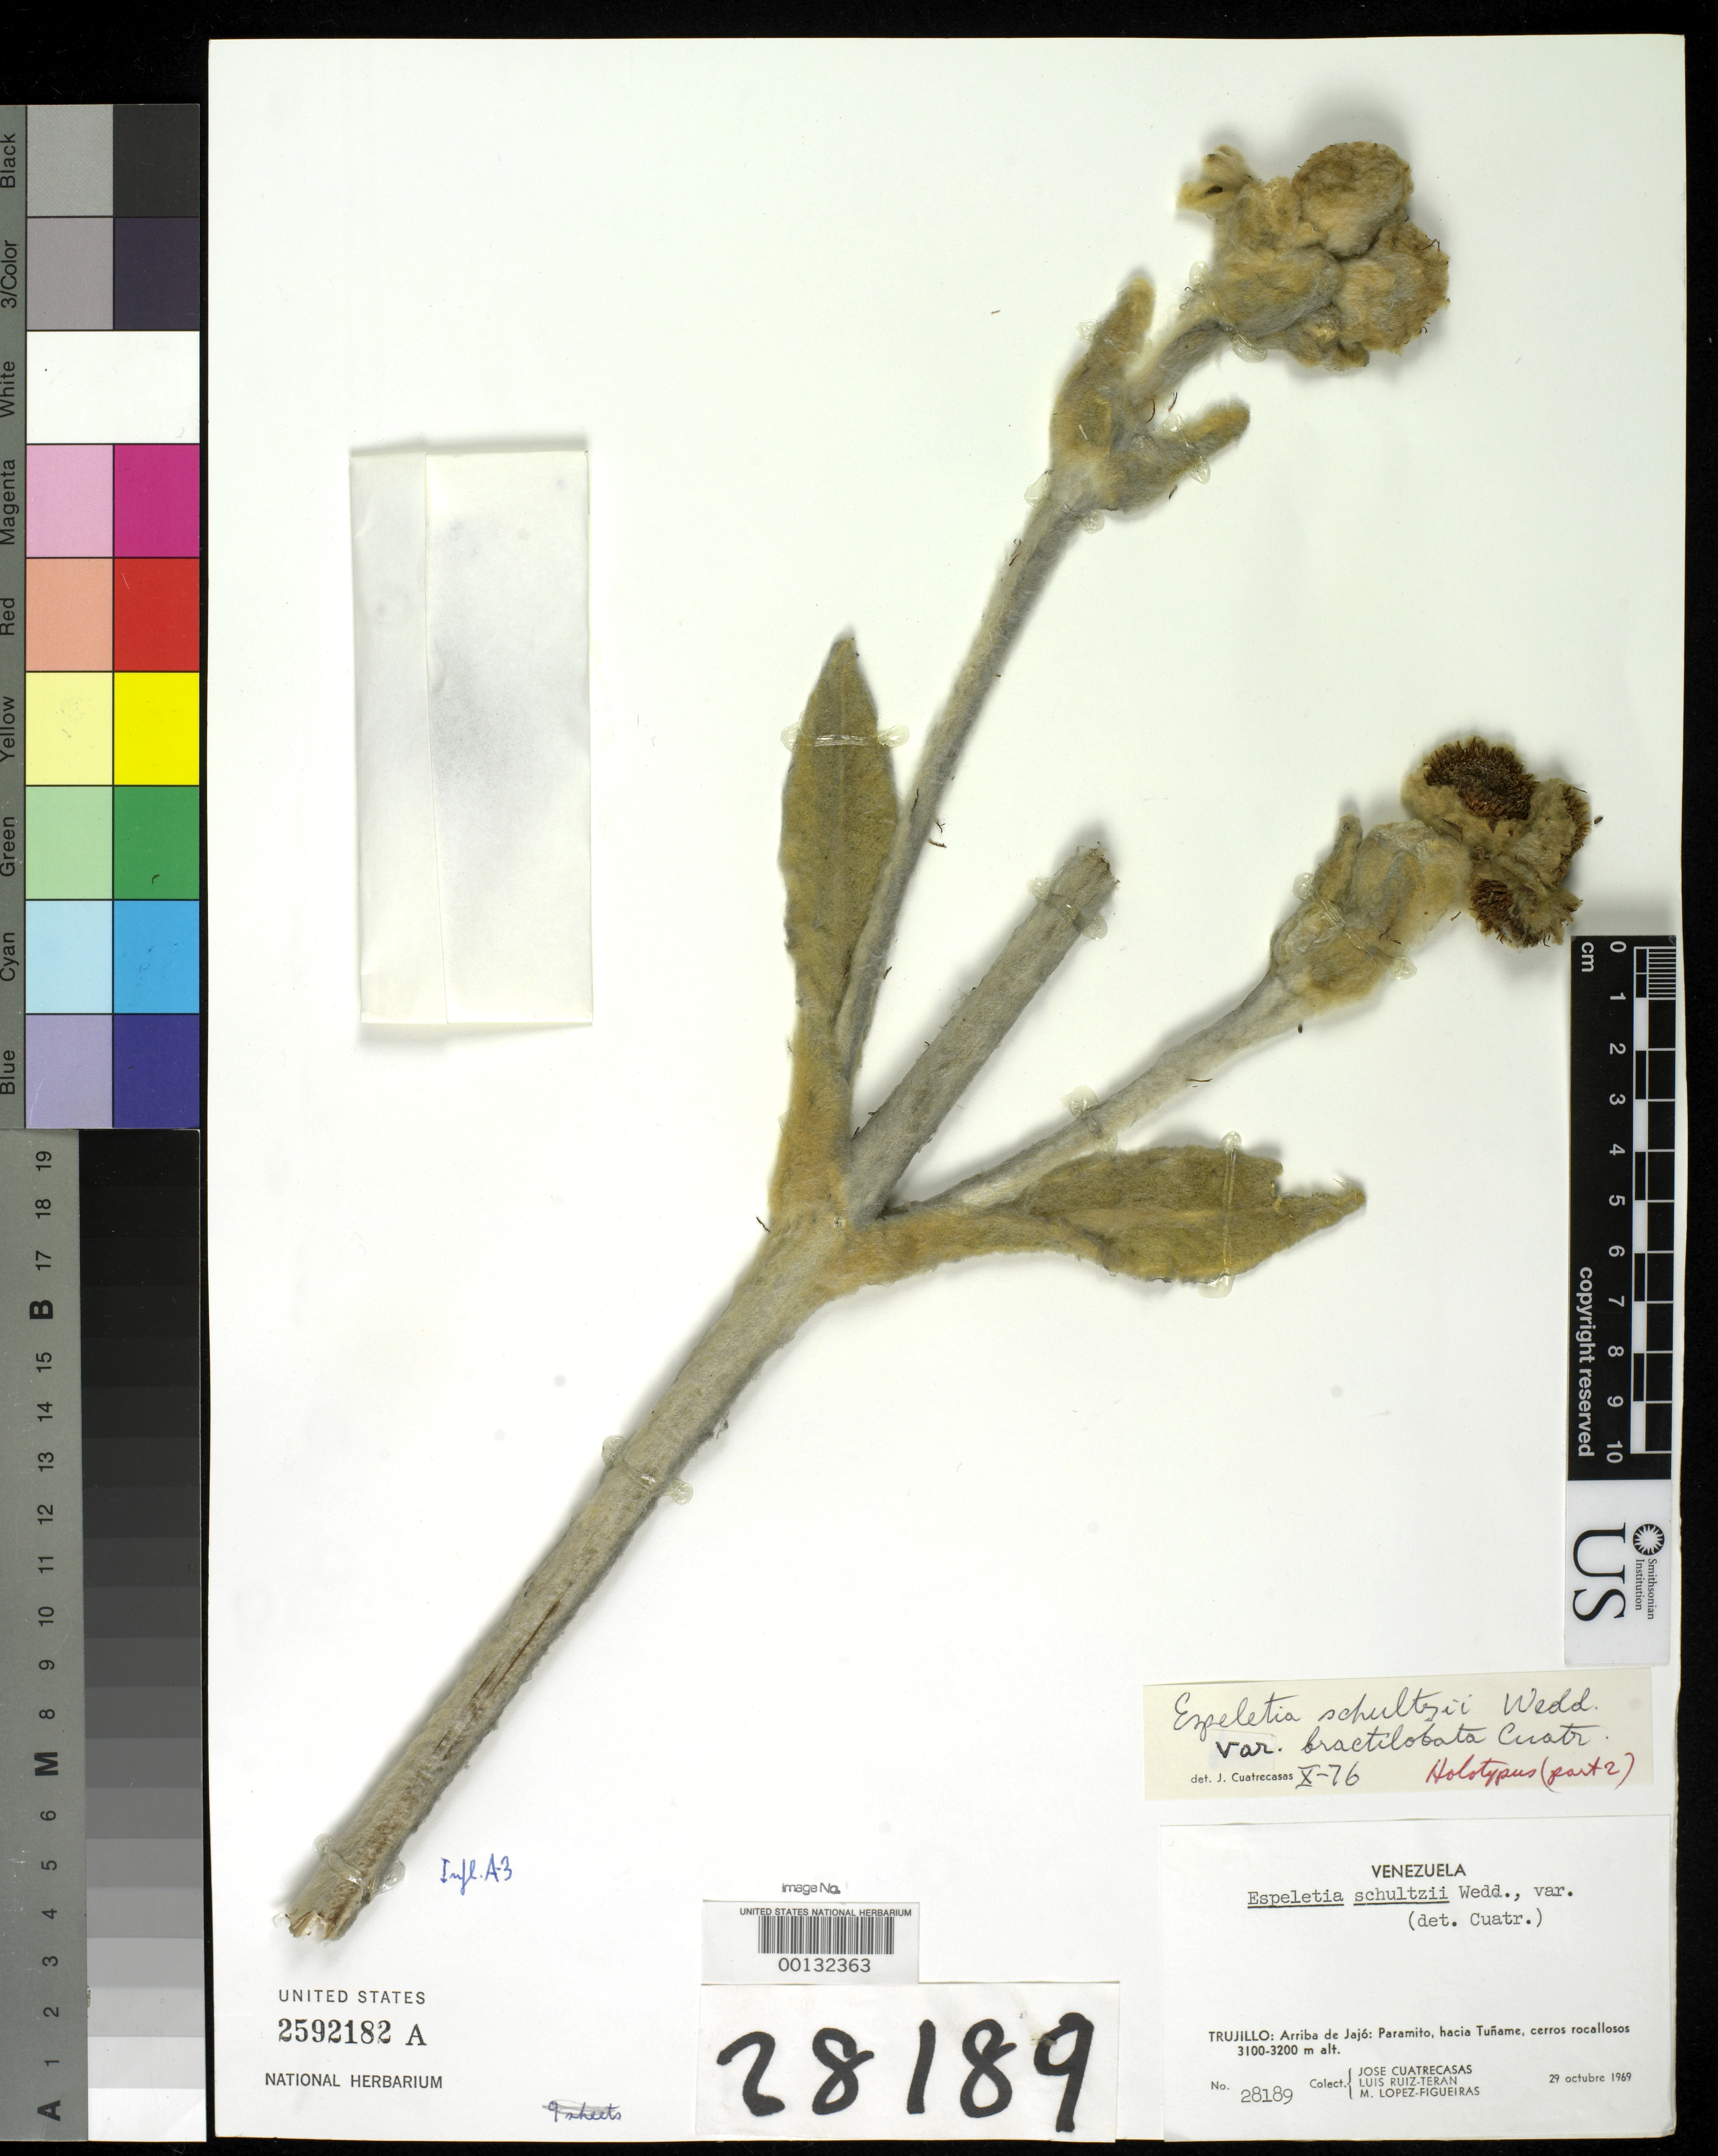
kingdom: Plantae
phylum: Tracheophyta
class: Magnoliopsida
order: Asterales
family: Asteraceae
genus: Espeletia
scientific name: Espeletia schultzii var. bractilobata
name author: Cuatrec.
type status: Holotype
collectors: J. Cuatrecasas, L. E. Ruíz-Terán & M. López Figueiras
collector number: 28189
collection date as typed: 29 Oct 1969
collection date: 1969-10-29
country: Venezuela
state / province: Trujillo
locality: Arriba de Jajo, Paramito, hacia Tuname, cerros rocallosos. [Above Jajo, Paramito, towards Tuname, rocky hills]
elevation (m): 3100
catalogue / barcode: US 2592182A